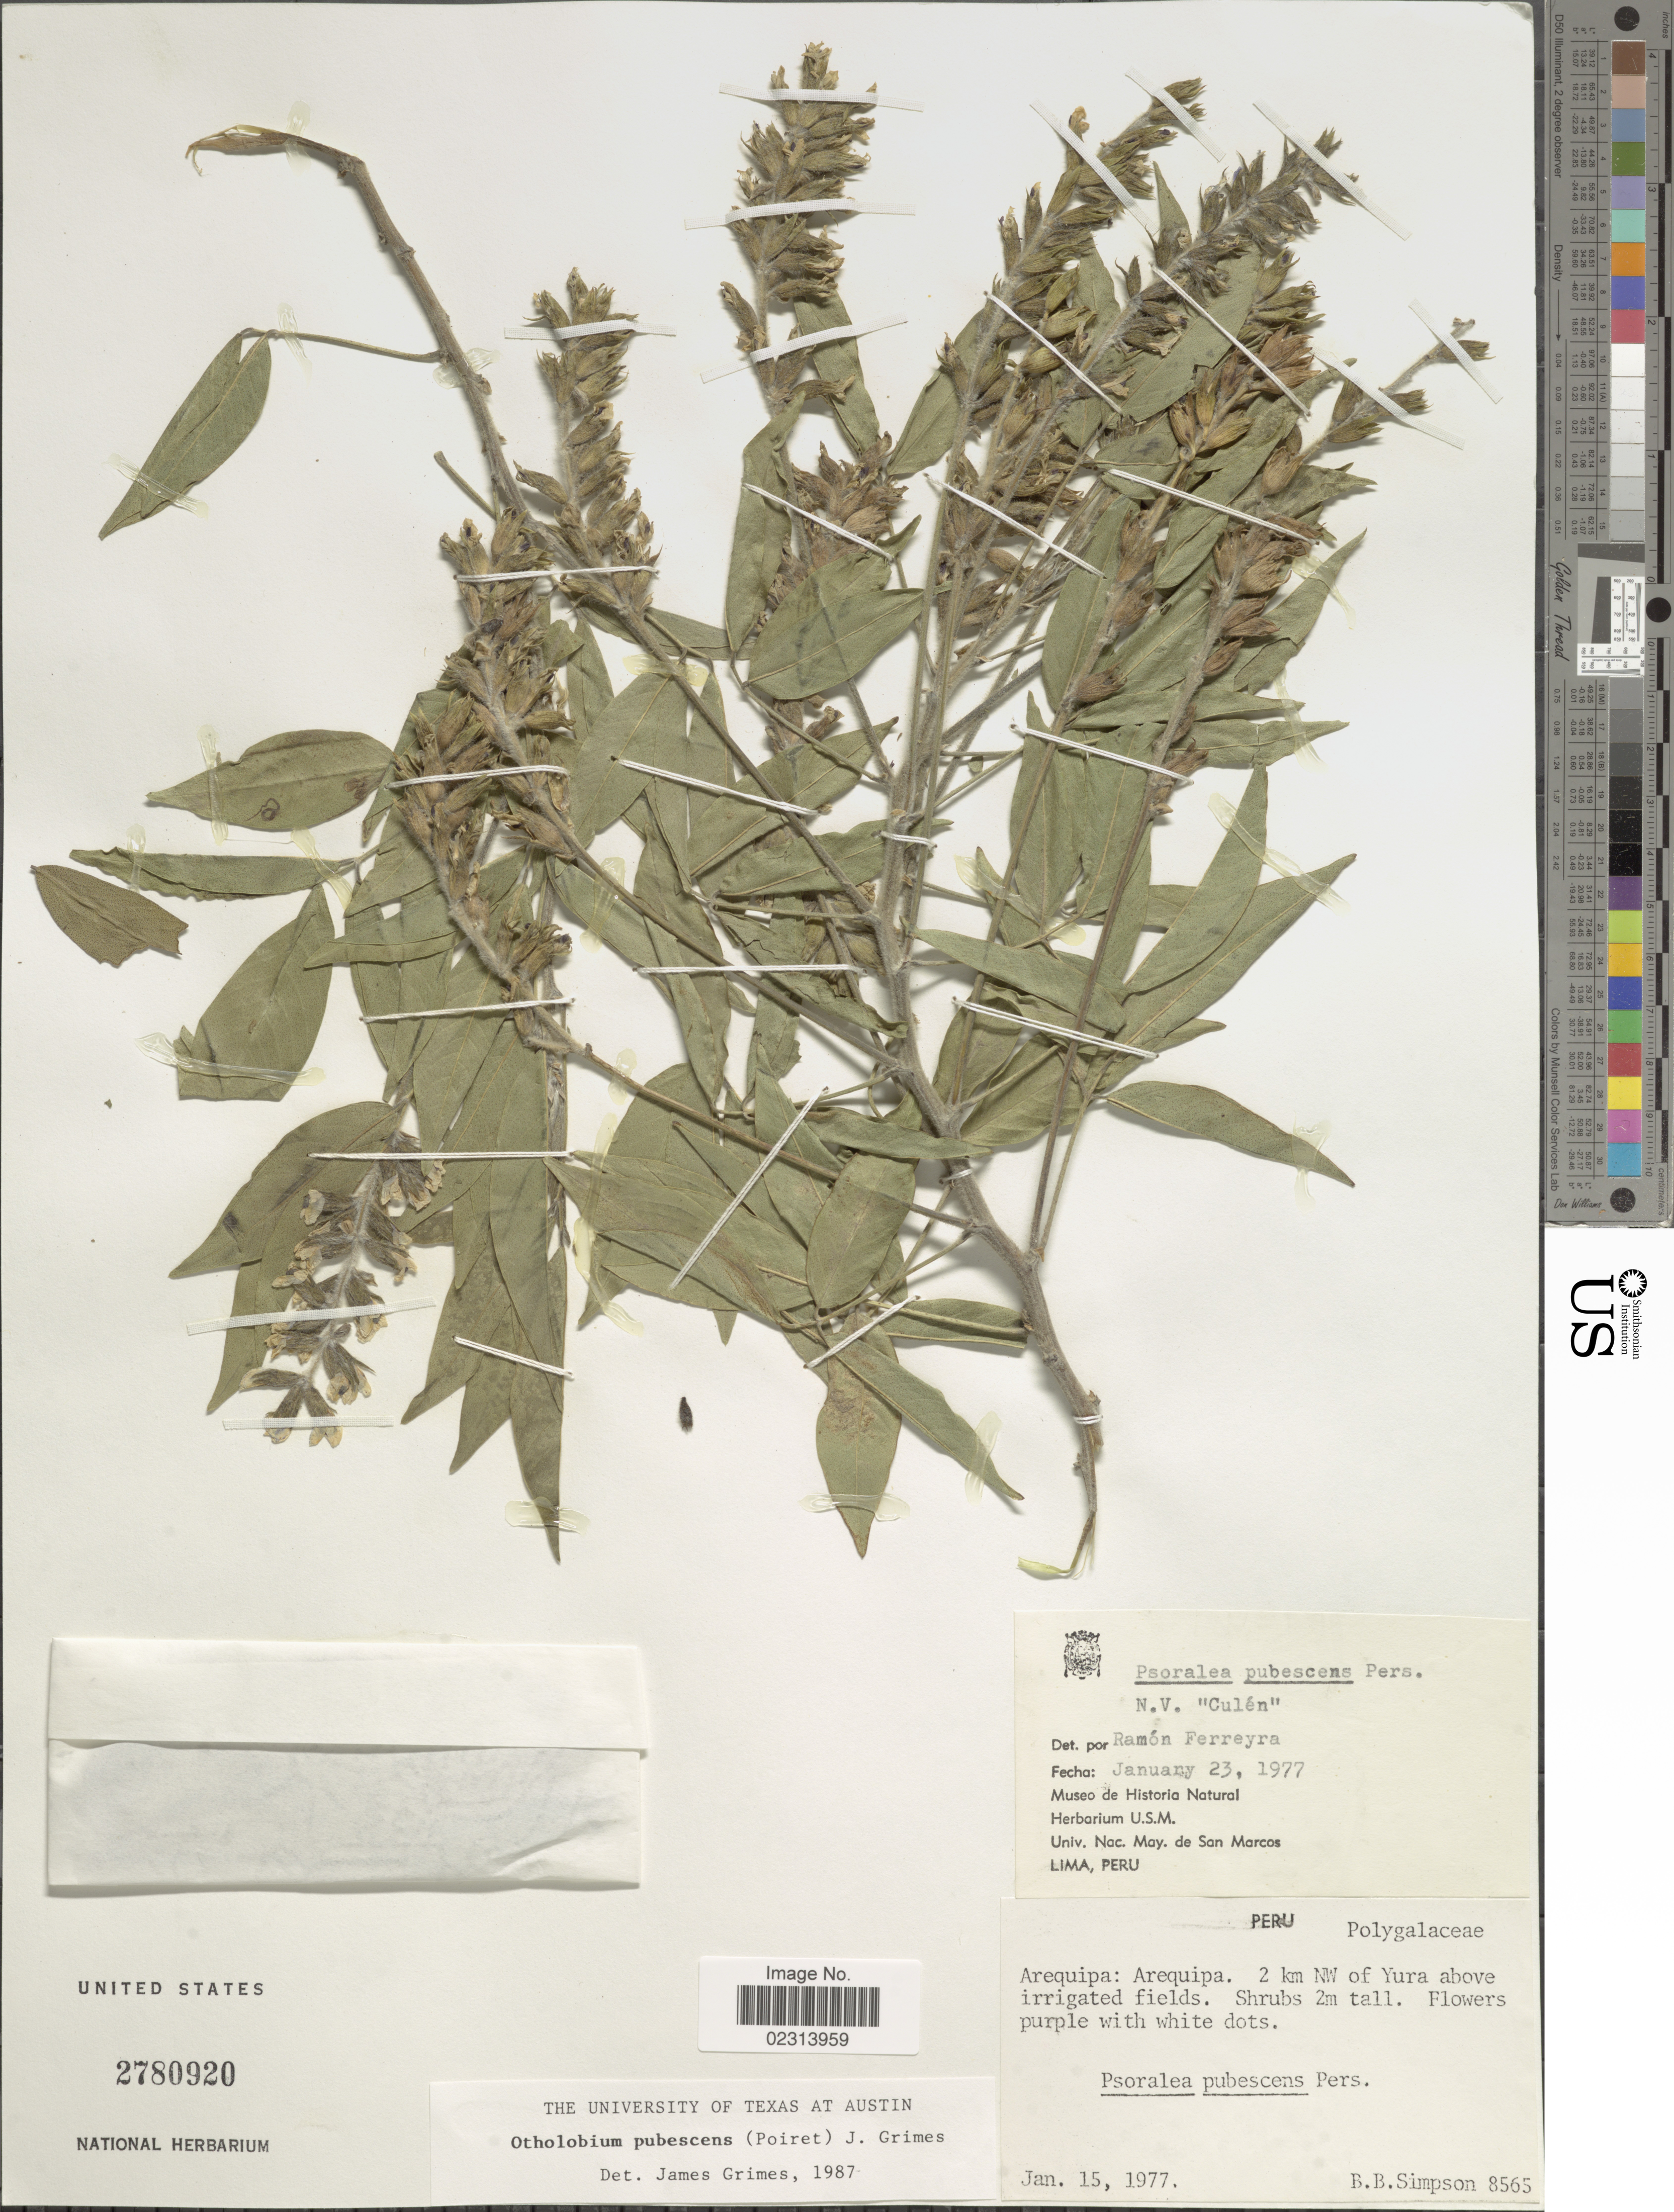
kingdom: Plantae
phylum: Tracheophyta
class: Magnoliopsida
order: Fabales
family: Fabaceae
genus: Otholobium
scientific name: Otholobium pubescens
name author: (Poir.) J.W. Grimes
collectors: B. B. Simpson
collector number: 8565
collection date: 1977-01-15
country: Peru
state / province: Arequipa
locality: Arequipa, 2 km NW of Yura above irrigated fields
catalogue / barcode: US 2780920